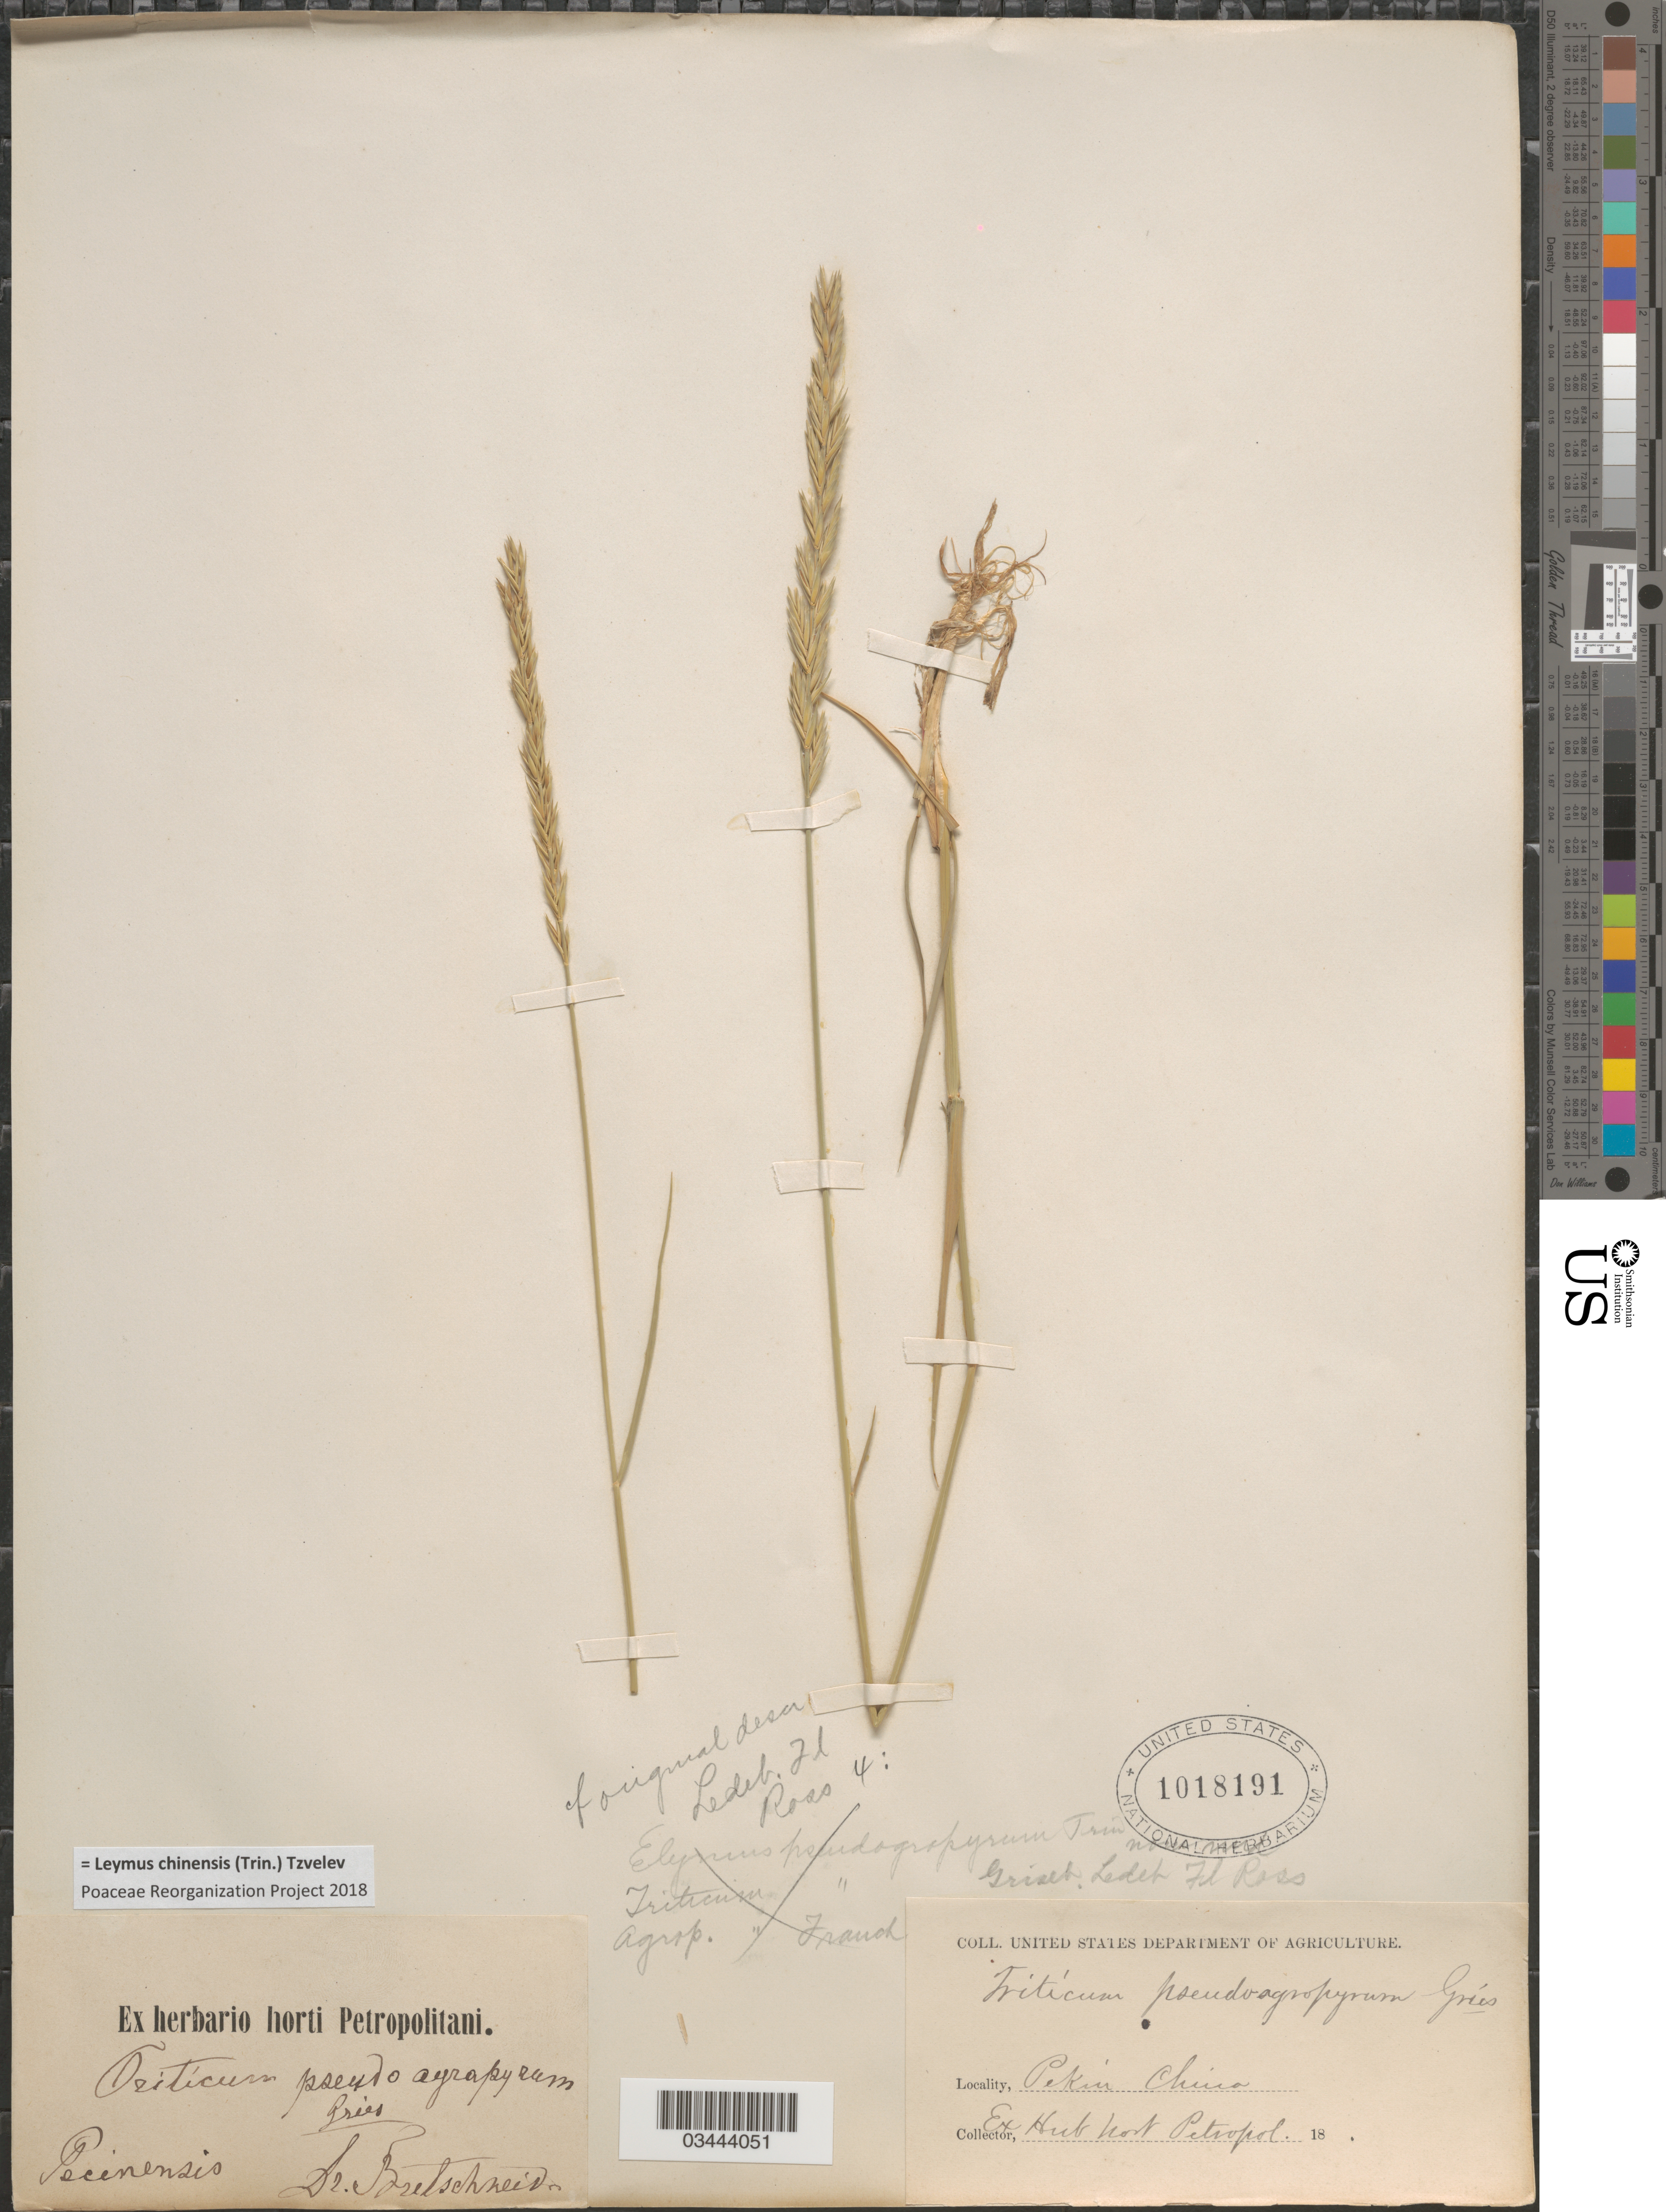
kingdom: Plantae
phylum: Tracheophyta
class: Liliopsida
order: Poales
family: Poaceae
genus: Leymus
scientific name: Leymus chinensis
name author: (Trin.) Tzvelev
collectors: Bretschneider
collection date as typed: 18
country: China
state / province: Beijing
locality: Pecinensio. Pekin.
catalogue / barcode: US 1018191